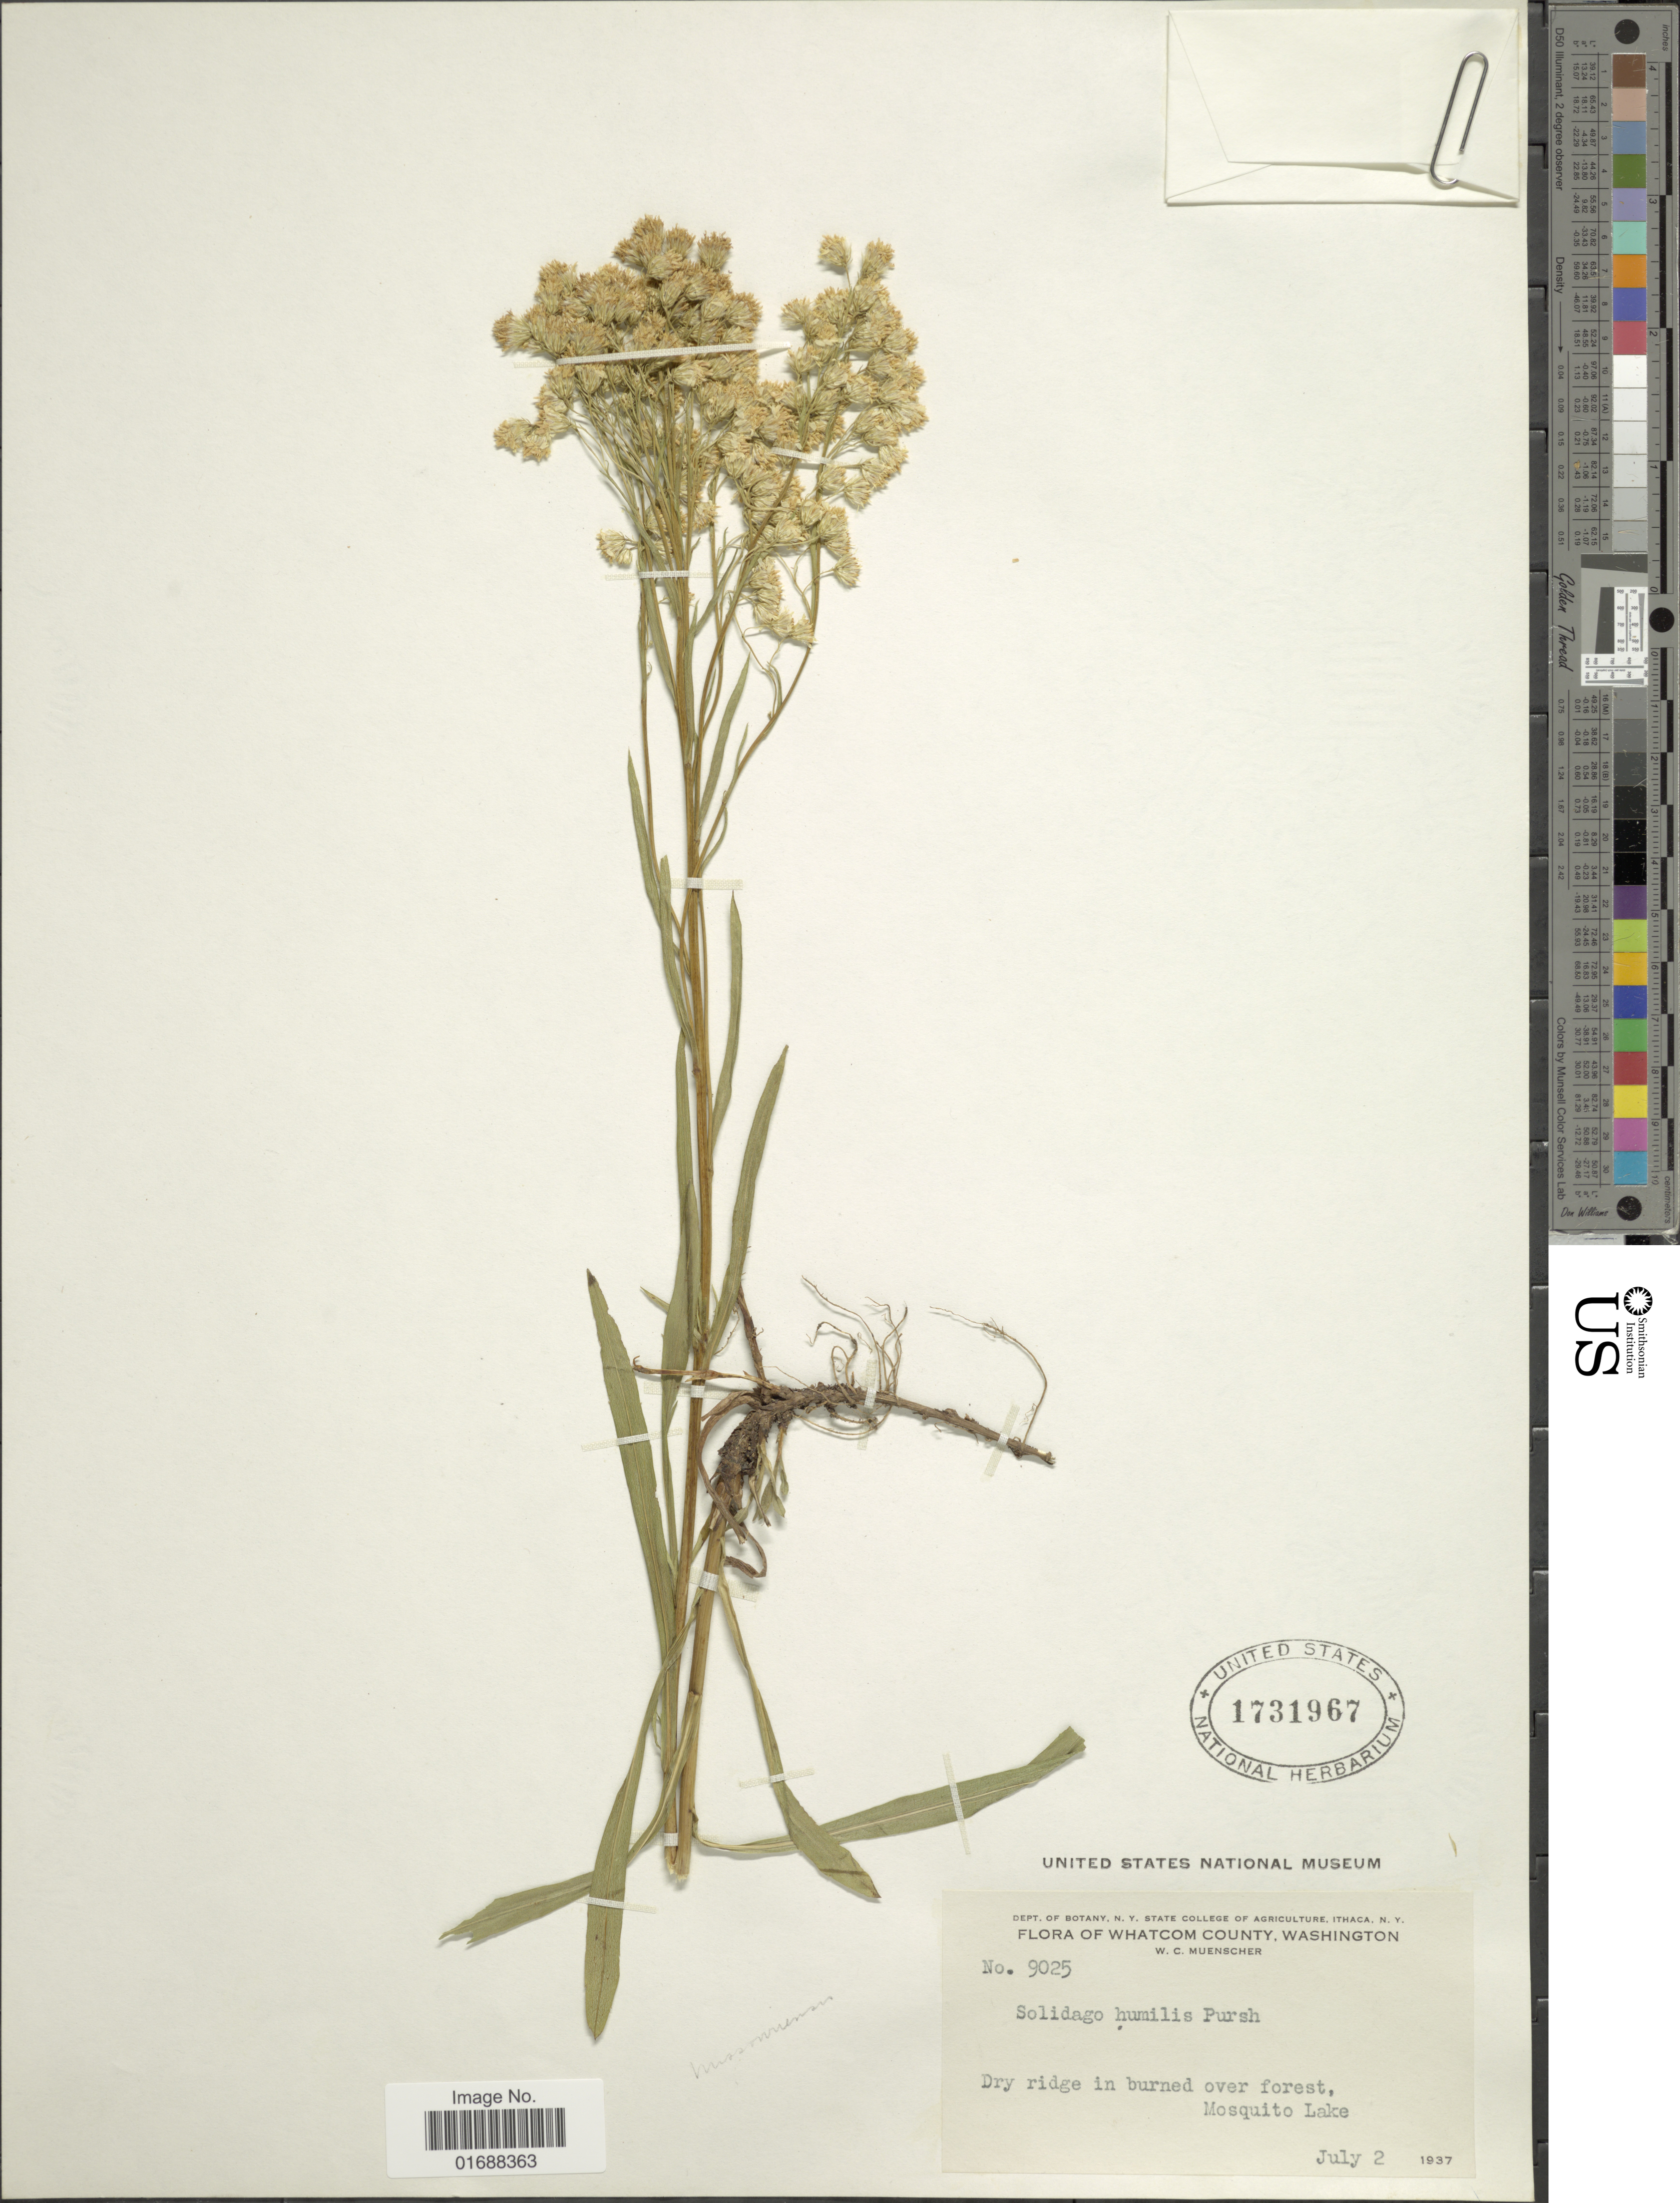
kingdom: Plantae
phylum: Tracheophyta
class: Magnoliopsida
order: Asterales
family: Asteraceae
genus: Solidago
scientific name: Solidago missouriensis var. missouriensis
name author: Nutt.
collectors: W. Muenscher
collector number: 9025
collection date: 1937-07-02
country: United States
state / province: Washington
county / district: Whatcom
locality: Whatcom County, Washington, Mosquito Lake.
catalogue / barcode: US 1731967